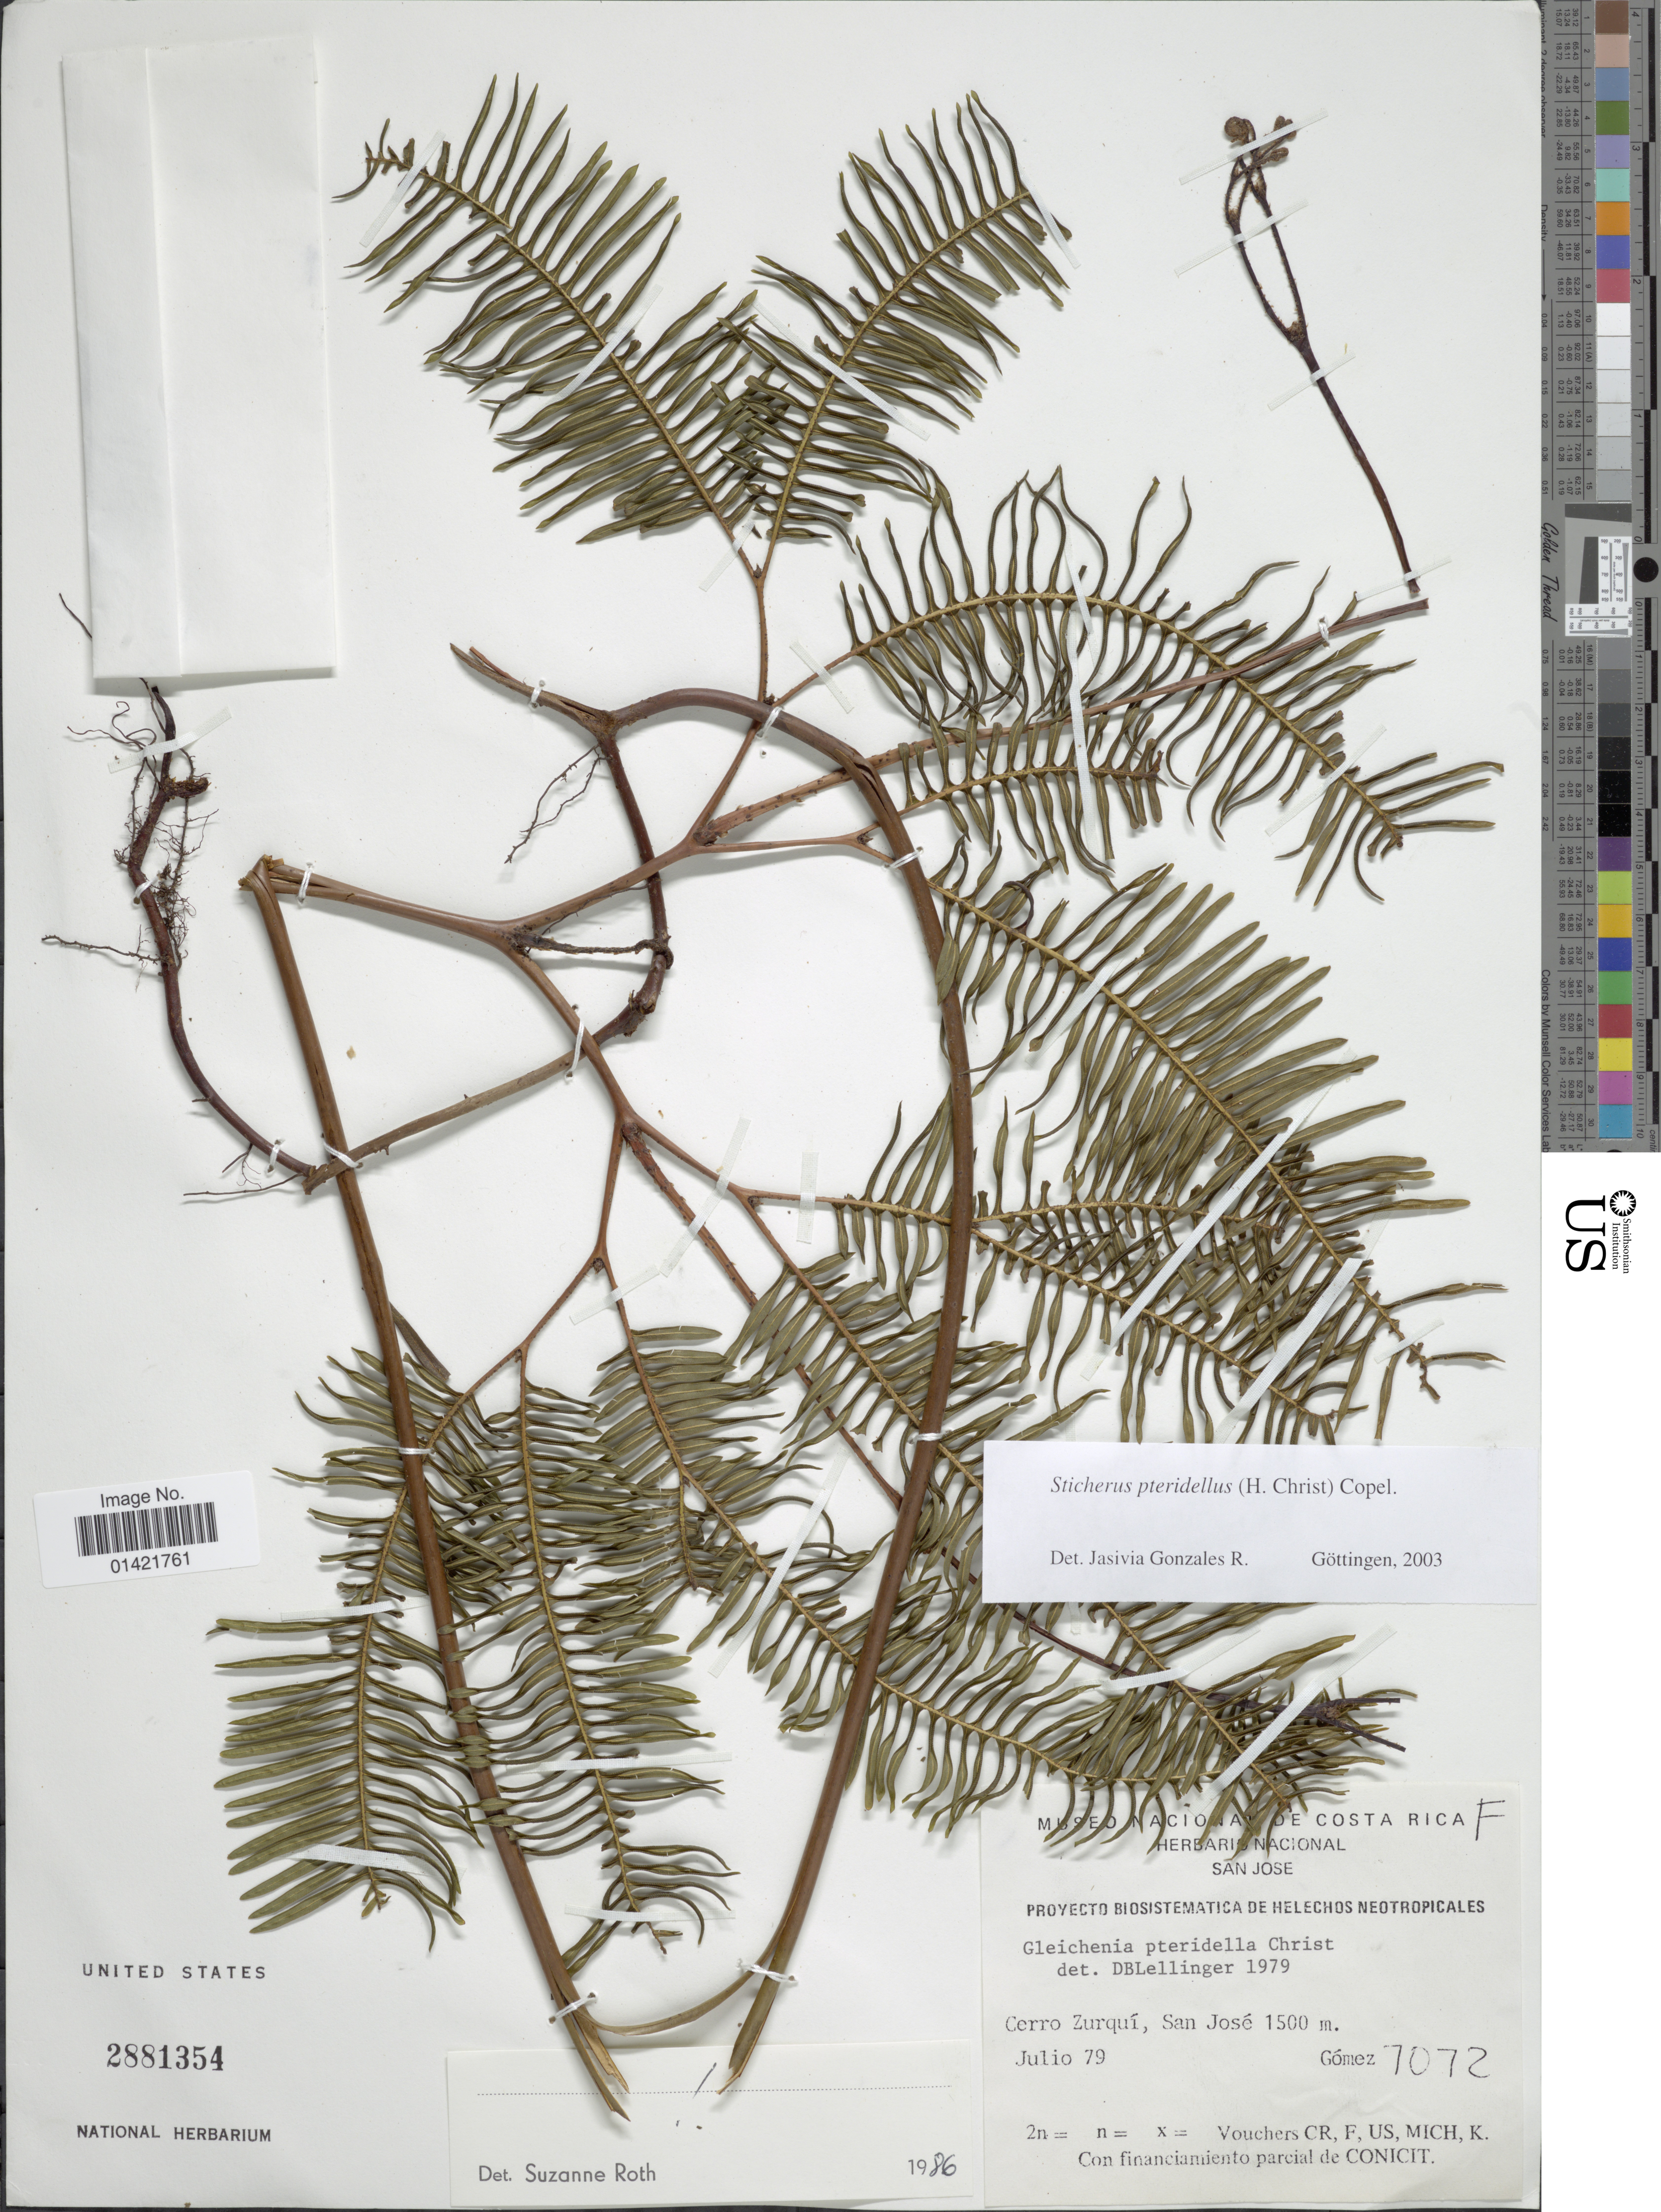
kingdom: Plantae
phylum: Tracheophyta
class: Polypodiopsida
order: Gleicheniales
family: Gleicheniaceae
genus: Sticherus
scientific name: Sticherus pteridellus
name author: (Christ) Copel.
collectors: Gomez, --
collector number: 7072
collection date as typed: Transcribed d/m/y: /7/79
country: Costa Rica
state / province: San José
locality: Cerro Zurqui, San Jose.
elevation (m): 1500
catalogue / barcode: US 2881354